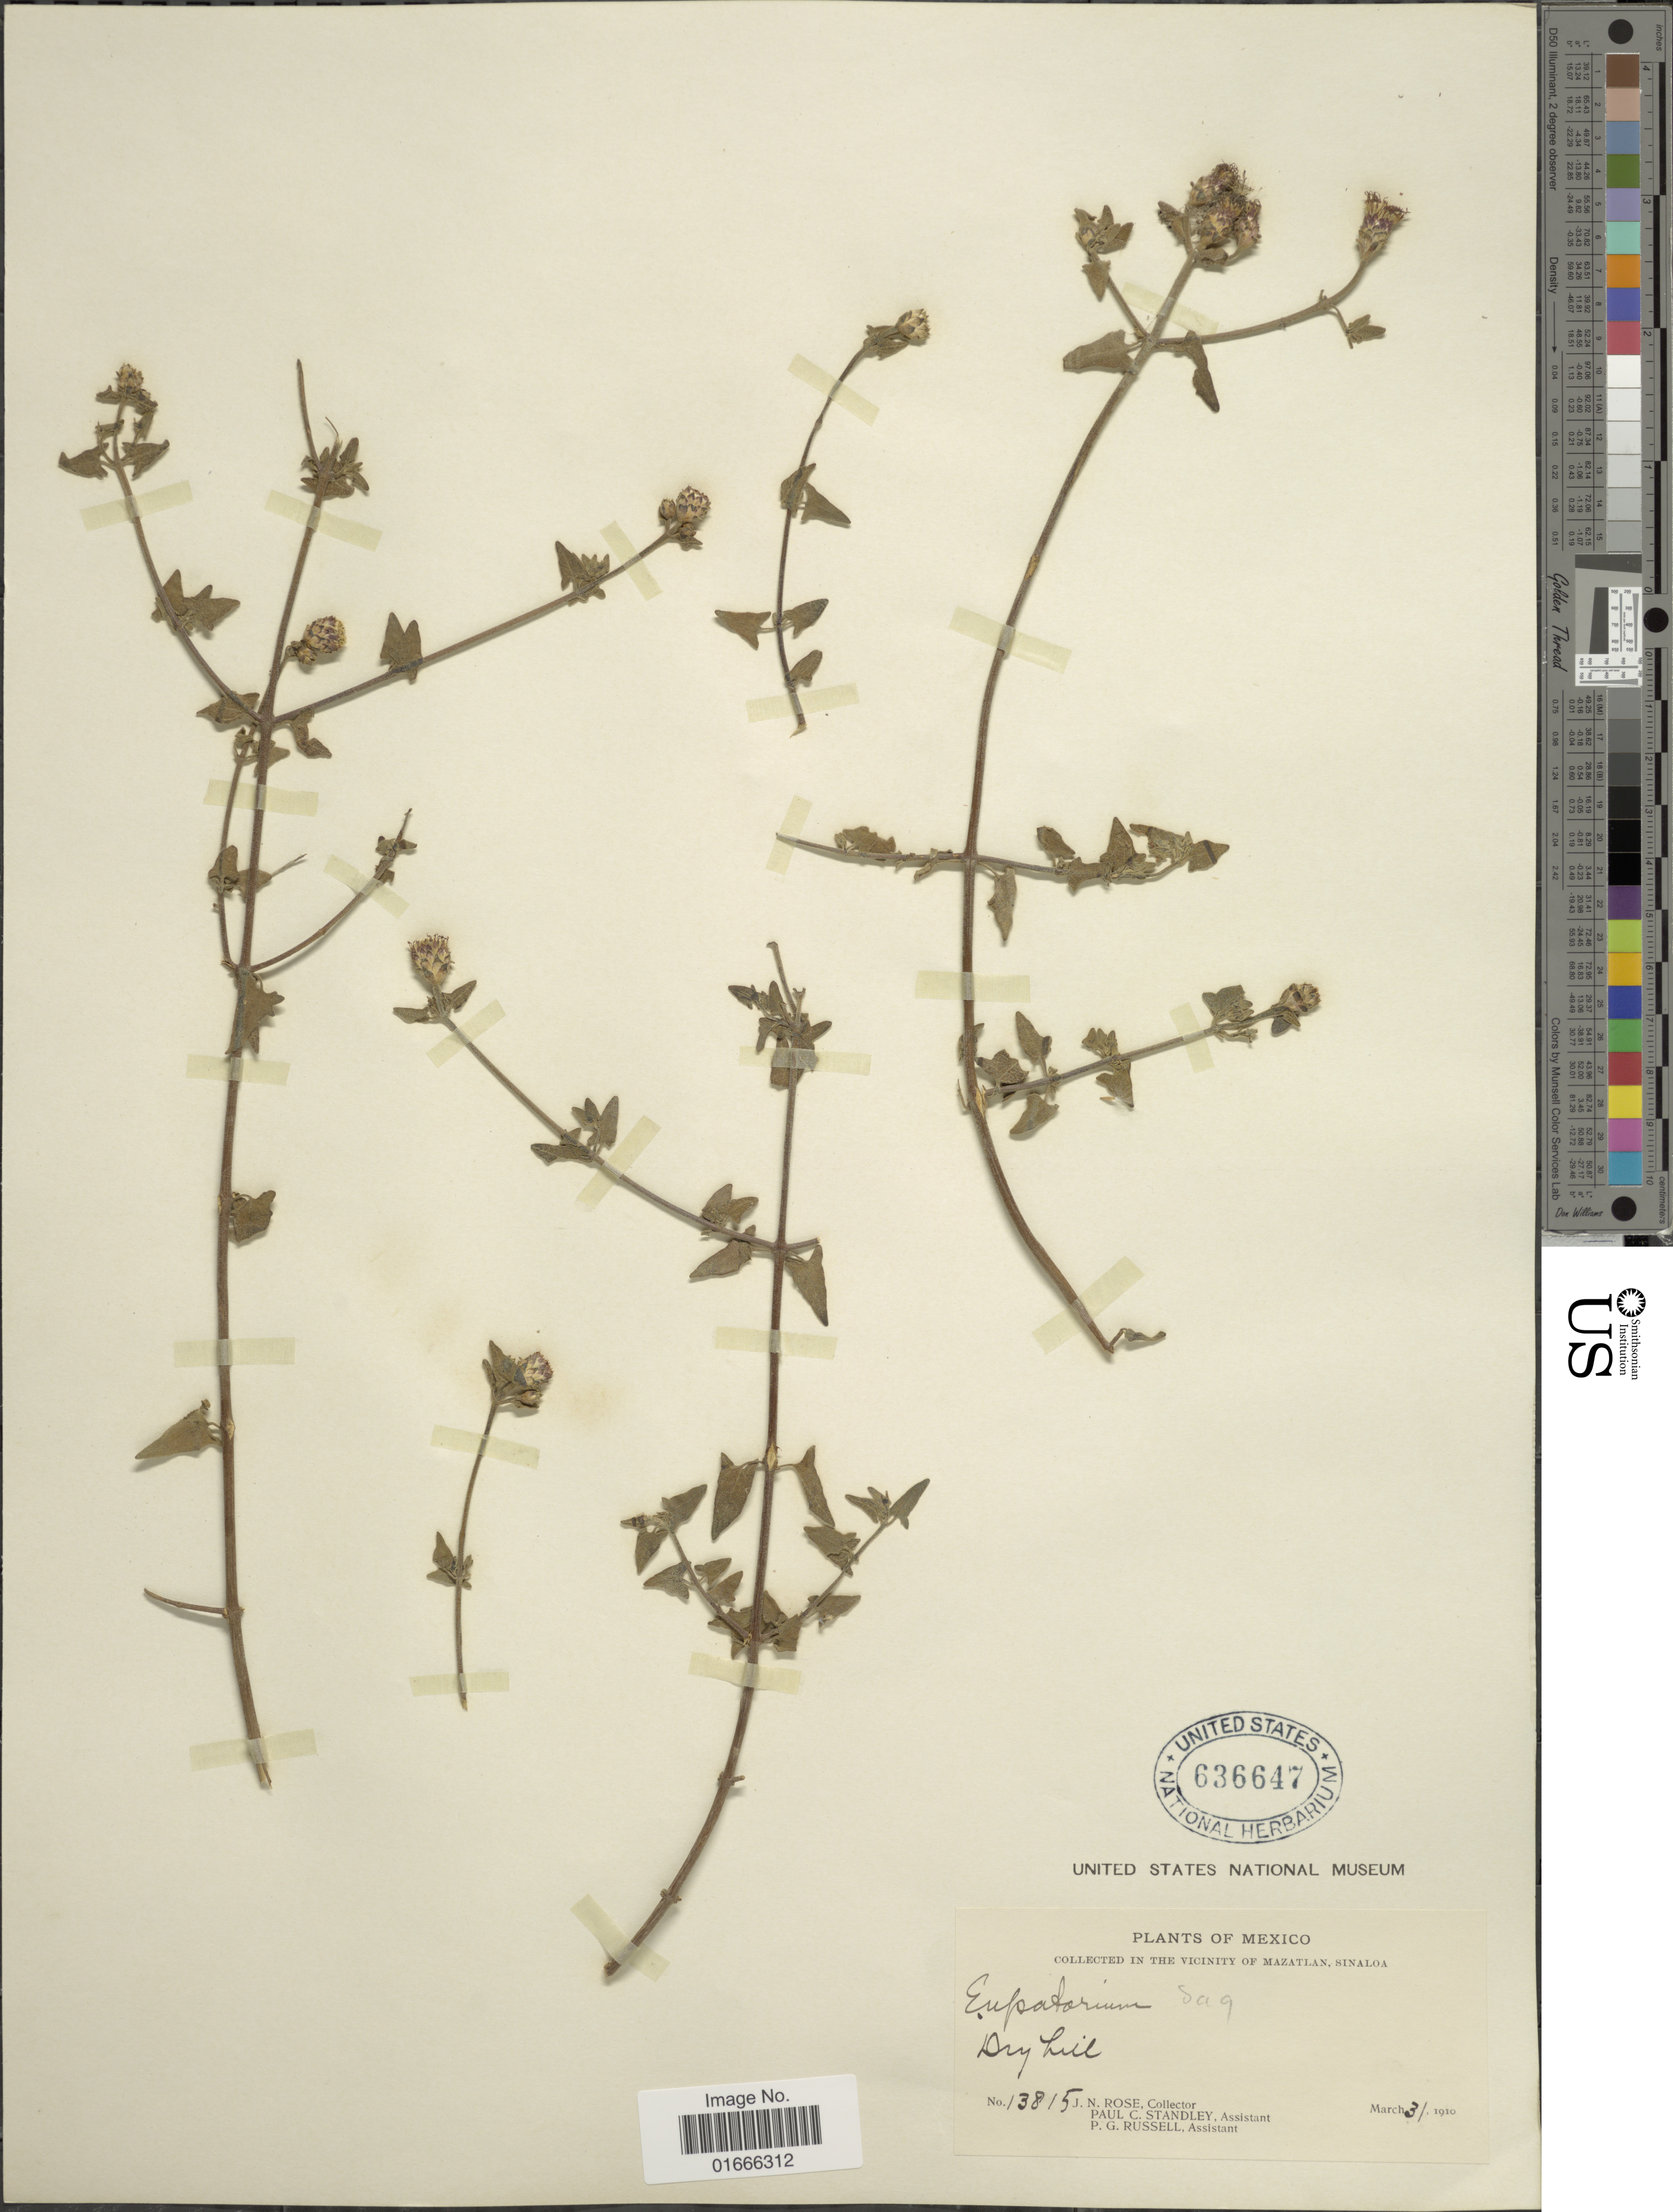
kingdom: Plantae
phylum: Tracheophyta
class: Magnoliopsida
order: Asterales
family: Asteraceae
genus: Chromolaena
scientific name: Chromolaena sagittata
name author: (A. Gray) R.M. King & H. Rob.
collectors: J. N. Rose, P. C. Standley & P. G. Russell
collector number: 13815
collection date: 1910-03-31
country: Mexico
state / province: Sinaloa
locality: Vicinity of Mazatlan, Sinaloa.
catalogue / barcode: US 636647